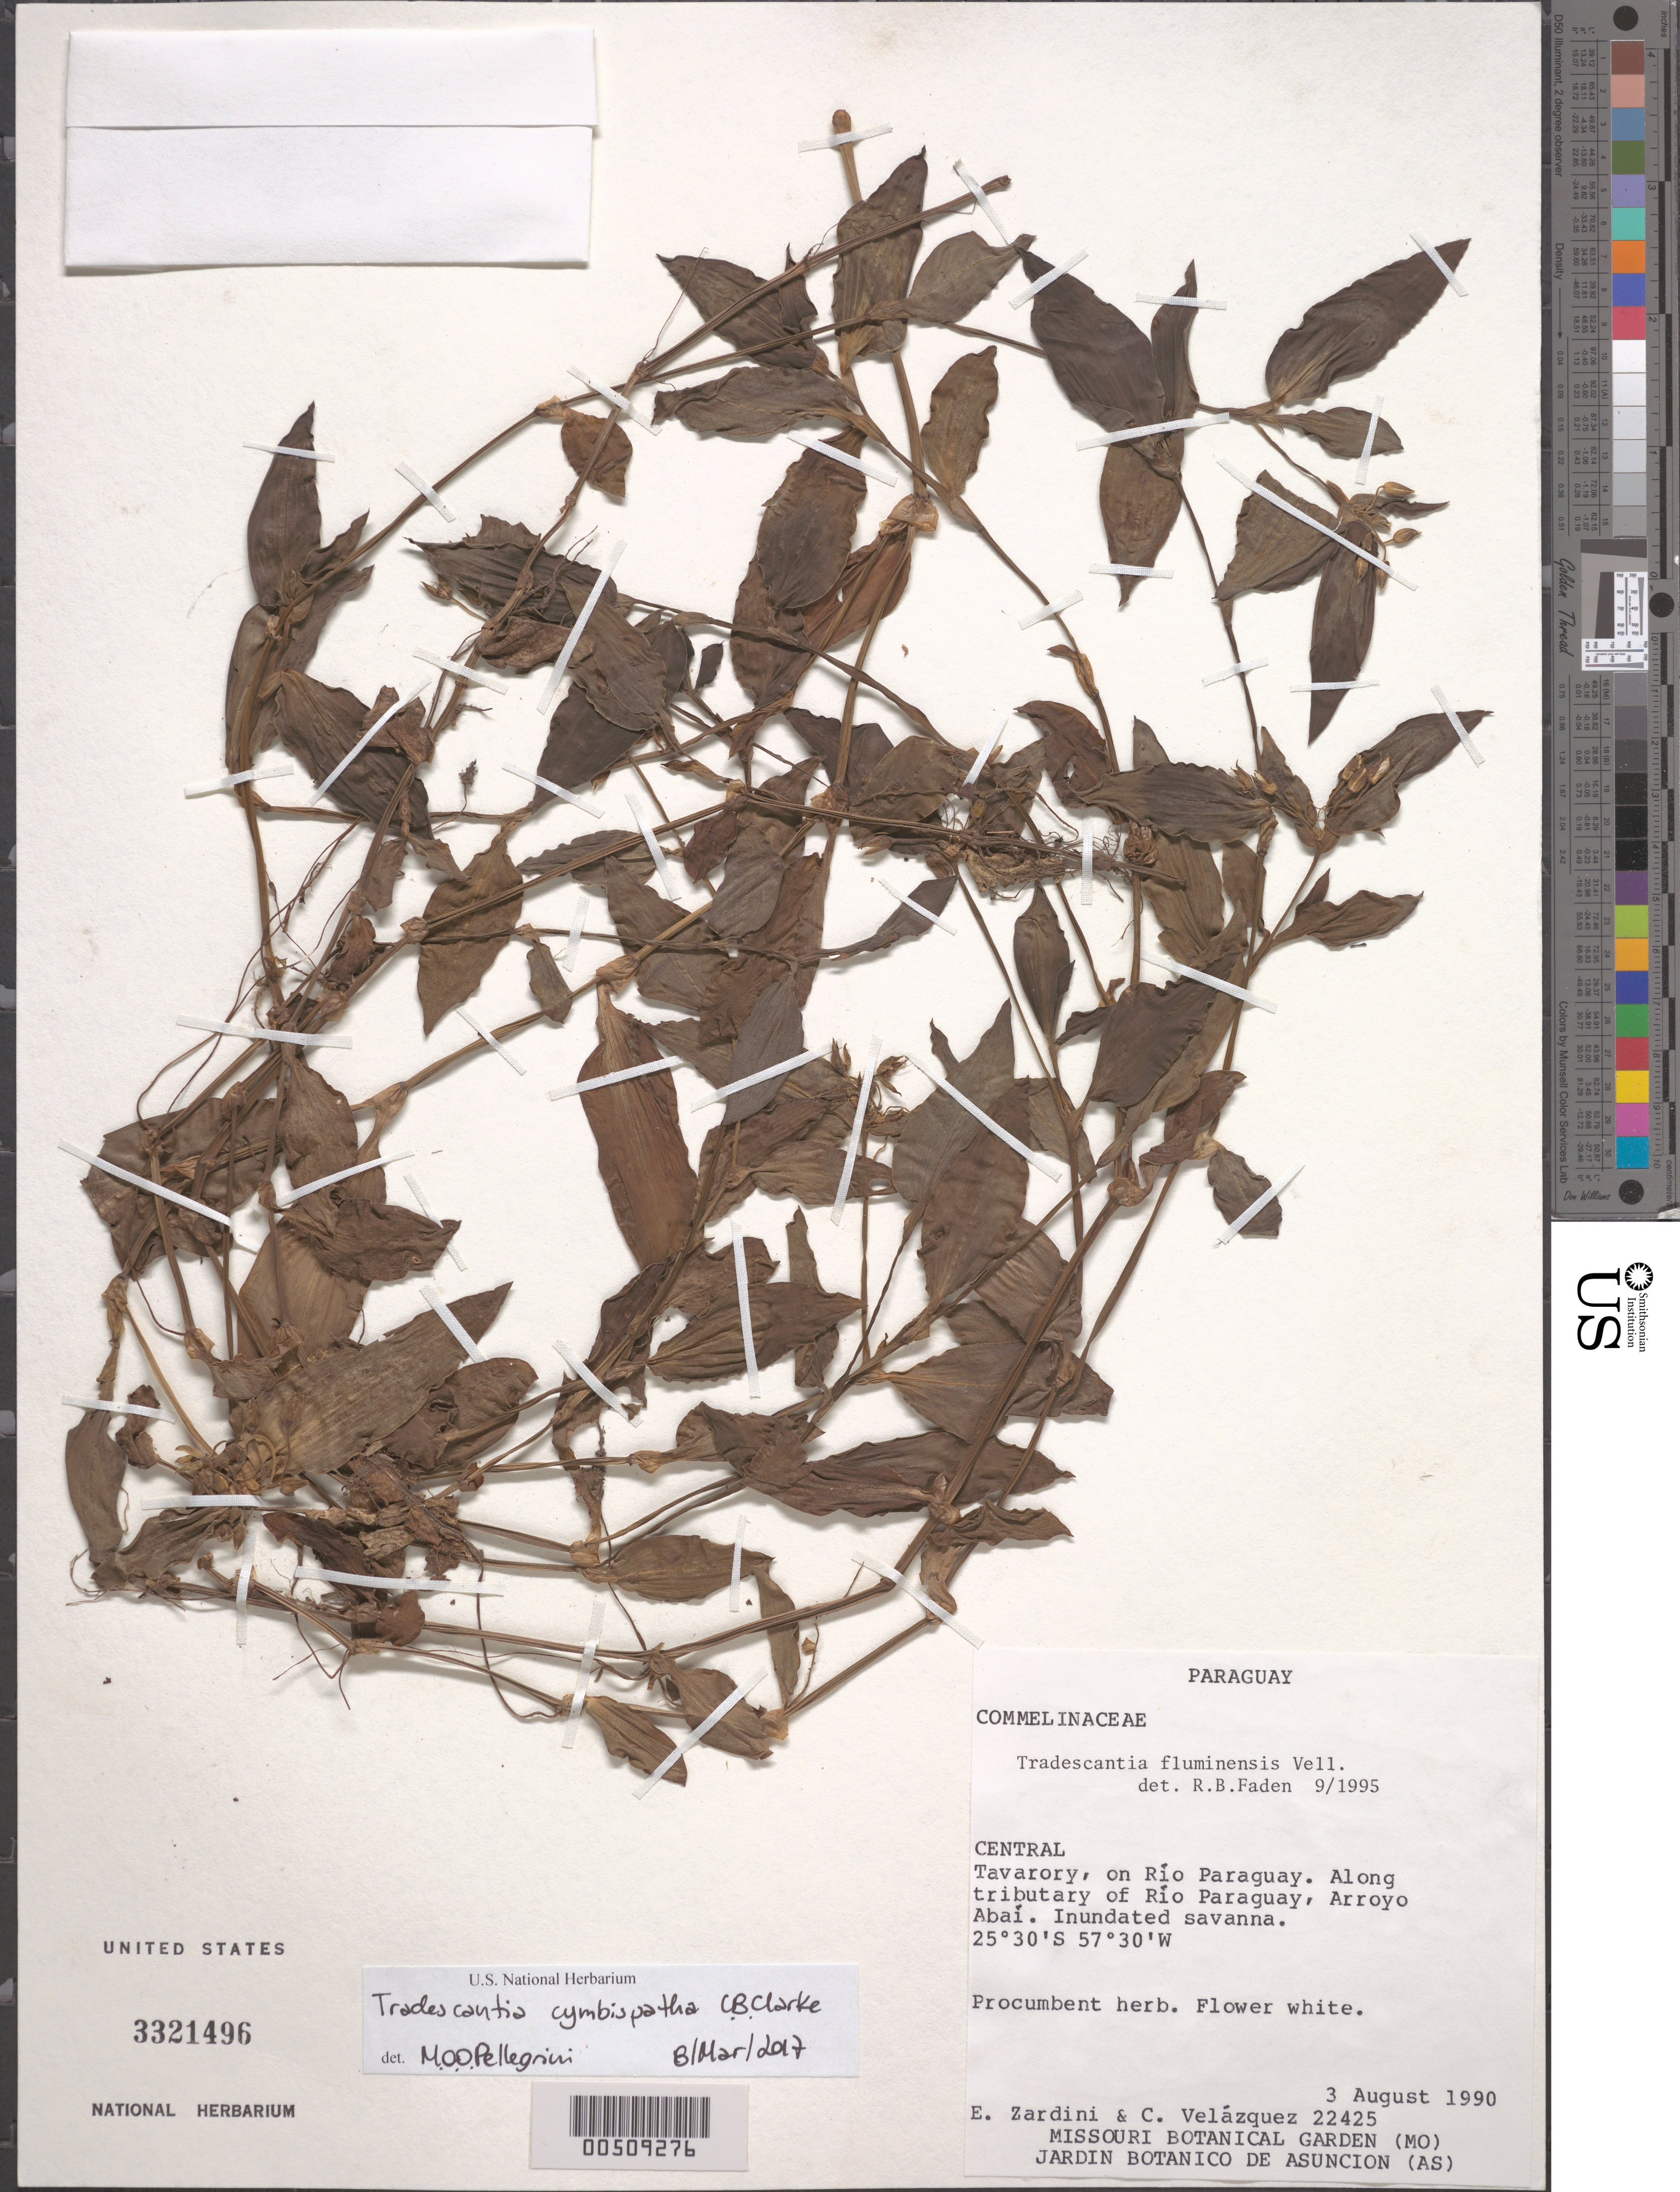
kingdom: Plantae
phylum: Tracheophyta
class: Liliopsida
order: Commelinales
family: Commelinaceae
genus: Tradescantia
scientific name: Tradescantia cymbispatha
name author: C.B. Clarke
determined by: Pellegrini, M. O. de Oliveira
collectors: E. M. Zardini & C. Velasquez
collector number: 22425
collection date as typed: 03 Aug 1990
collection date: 1990-08-03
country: Paraguay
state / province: Central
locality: Tavarory, rio paraguay, arroyo abai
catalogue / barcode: US 3321496